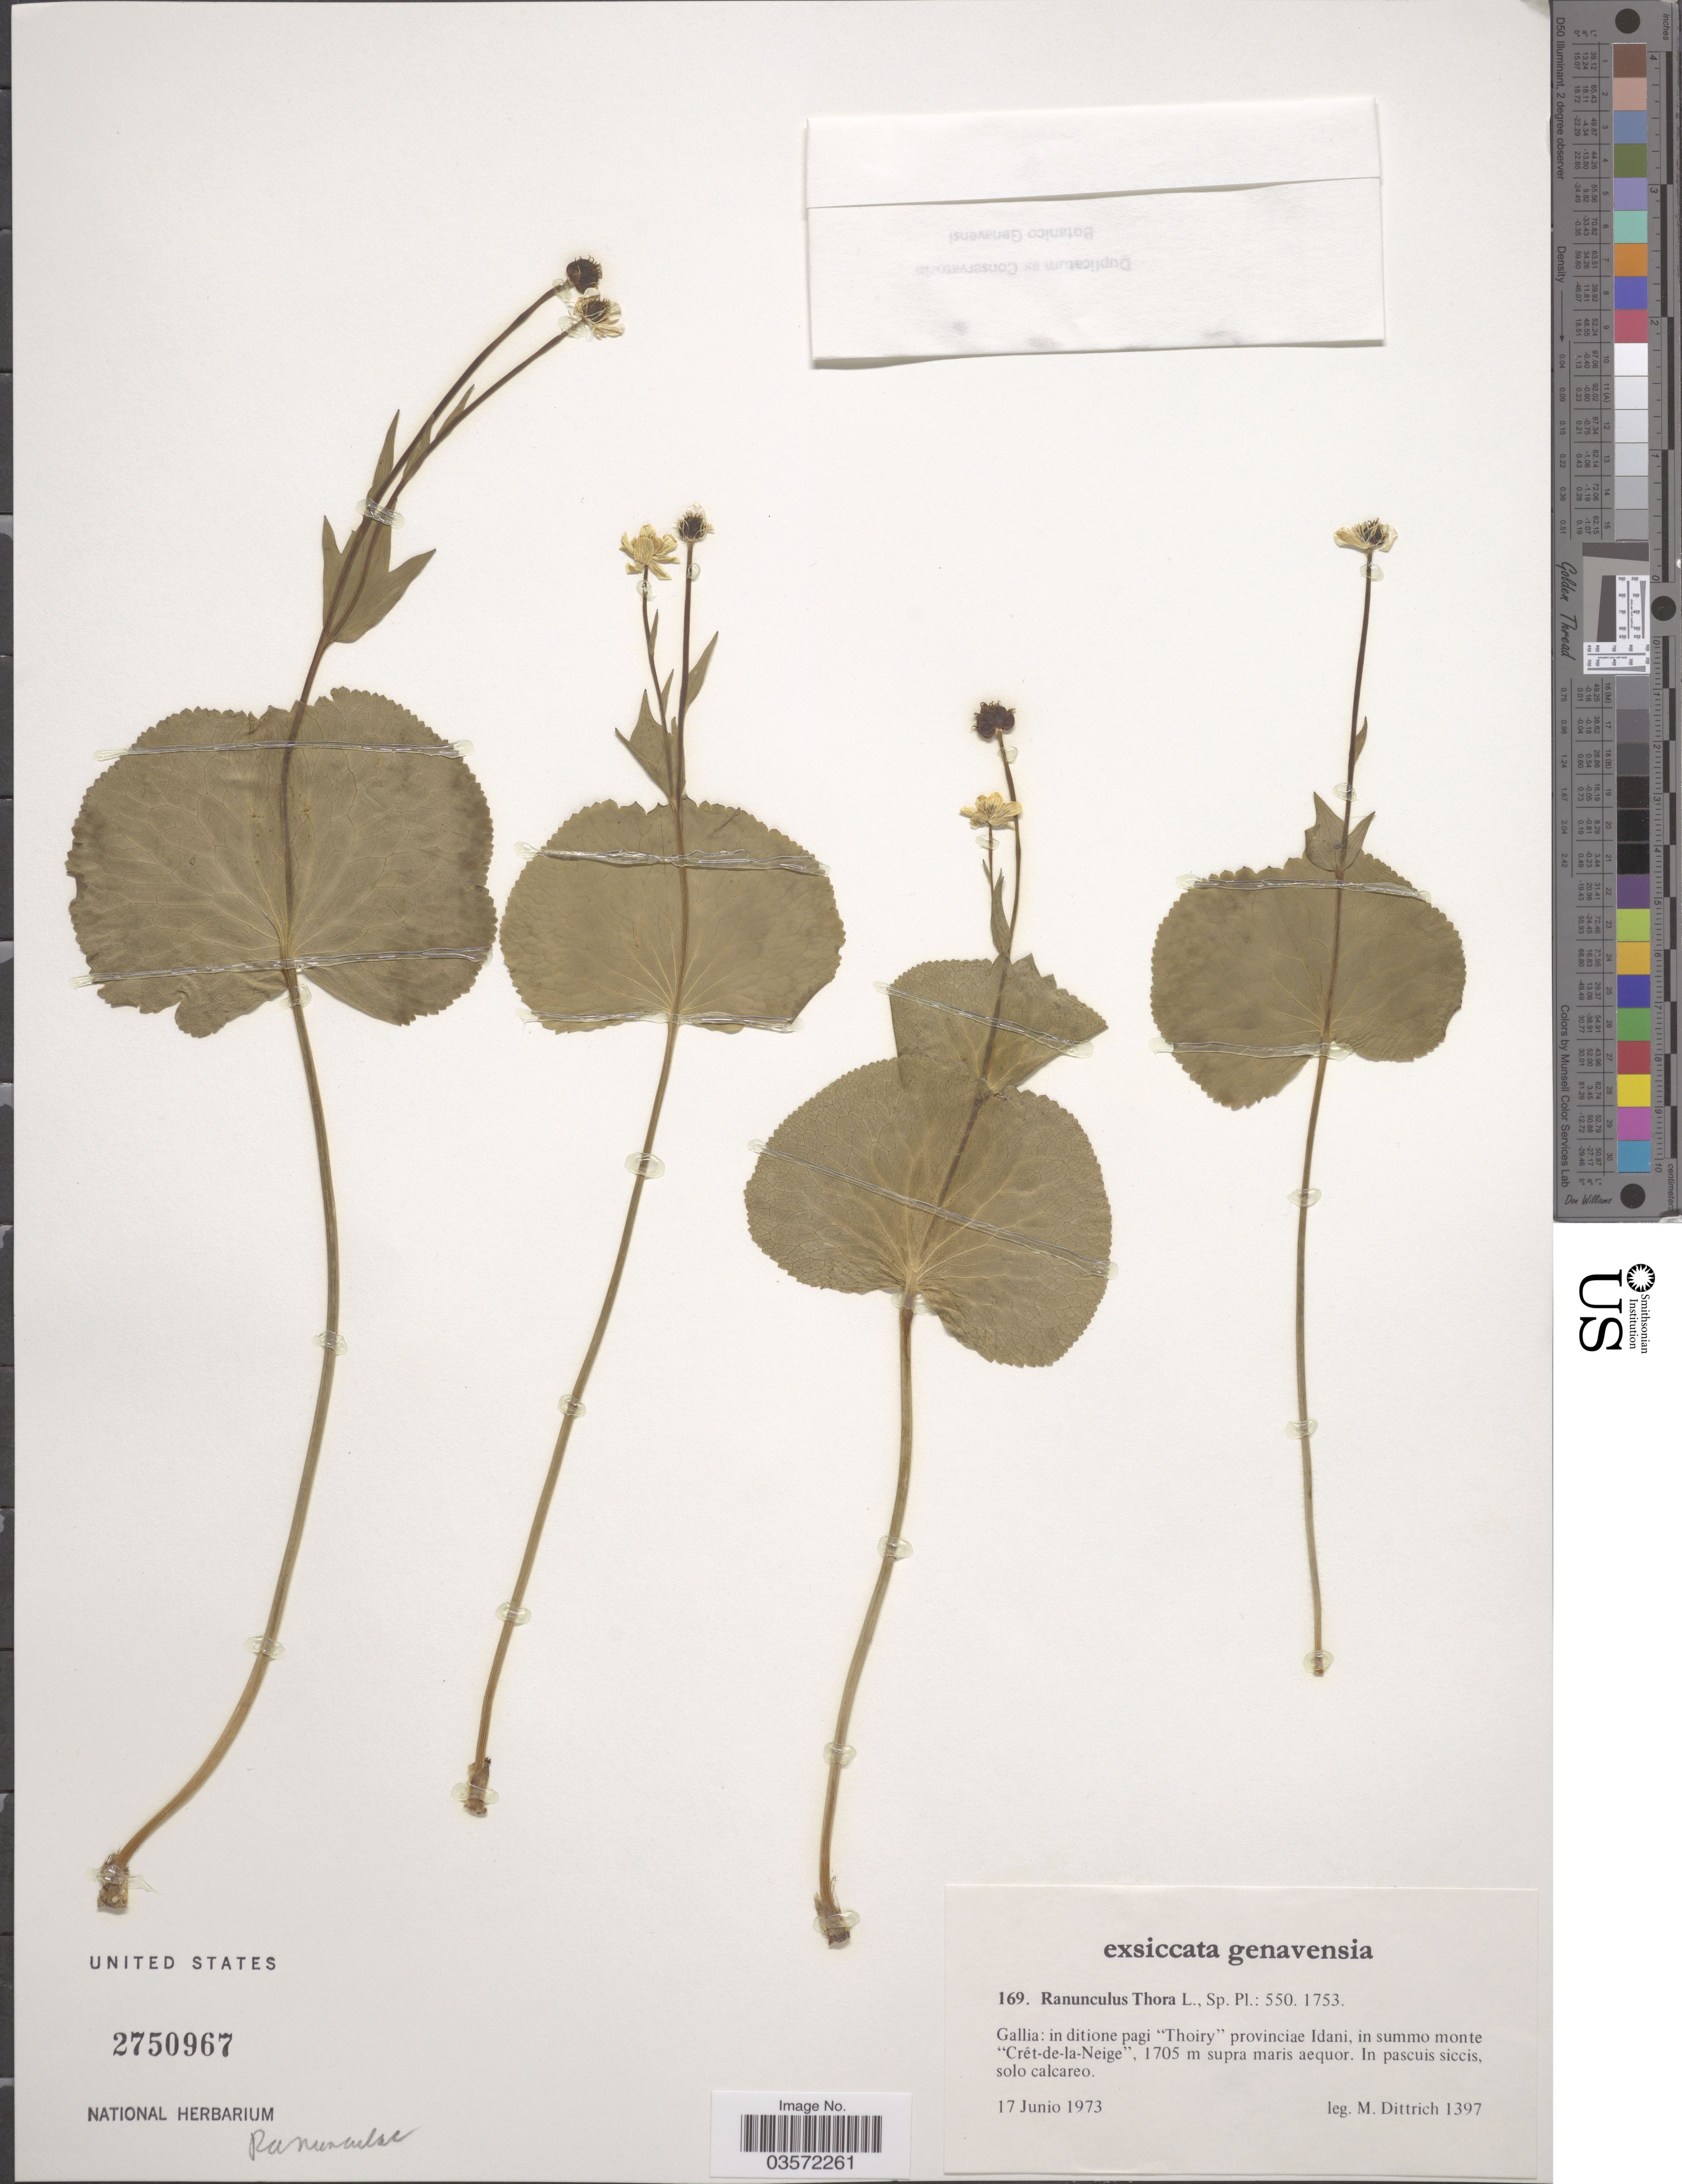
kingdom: Plantae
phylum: Tracheophyta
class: Magnoliopsida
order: Ranunculales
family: Ranunculaceae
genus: Ranunculus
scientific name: Ranunculus thora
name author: L.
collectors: M. Dittrich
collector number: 1397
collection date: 1973-06-17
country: France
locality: Gallia: in ditione pagi "Thoiry" provinciae Idani, in summo monte "Crêt-de-la-Neige".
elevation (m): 1705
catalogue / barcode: US 2750967